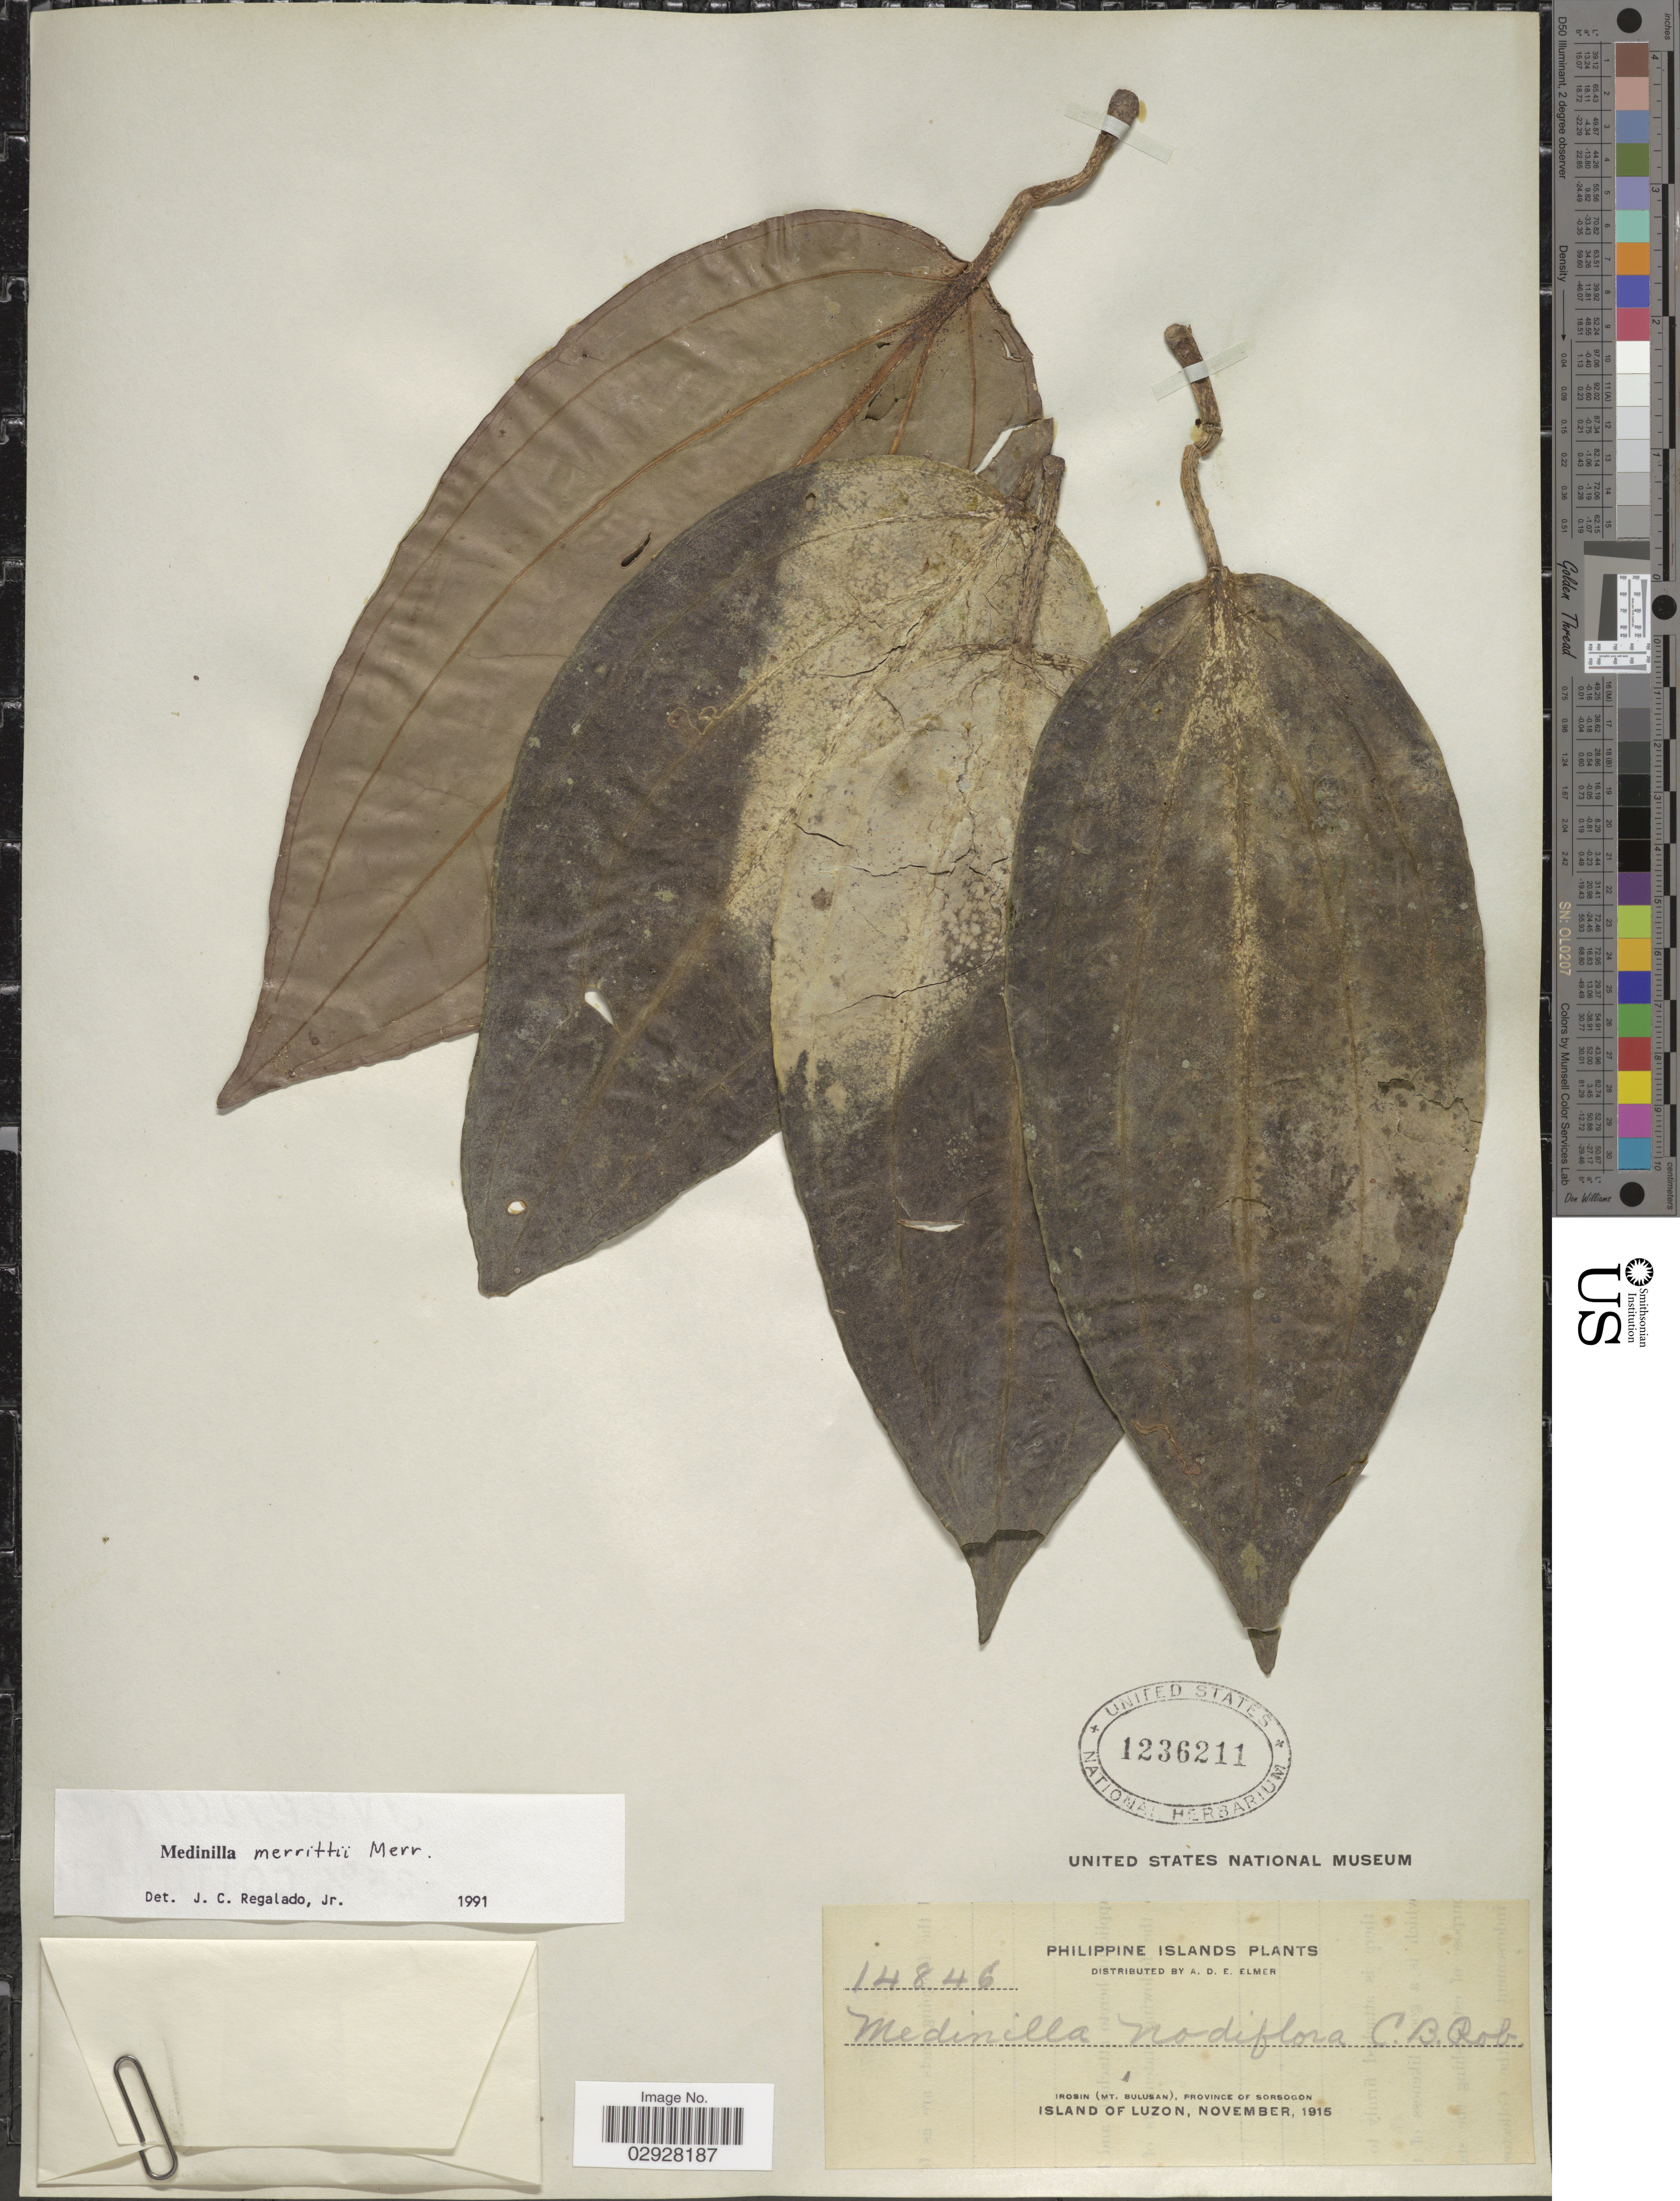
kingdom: Plantae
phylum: Tracheophyta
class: Magnoliopsida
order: Myrtales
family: Melastomataceae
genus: Medinilla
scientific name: Medinilla merrittii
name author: Merr.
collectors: A. D. E. Elmer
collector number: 14846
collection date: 1915-11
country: Philippines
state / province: Bicol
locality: Irosin (Mt. Bulusan), Province of Sorsogon, Island of Luzon.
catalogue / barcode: US 1236211